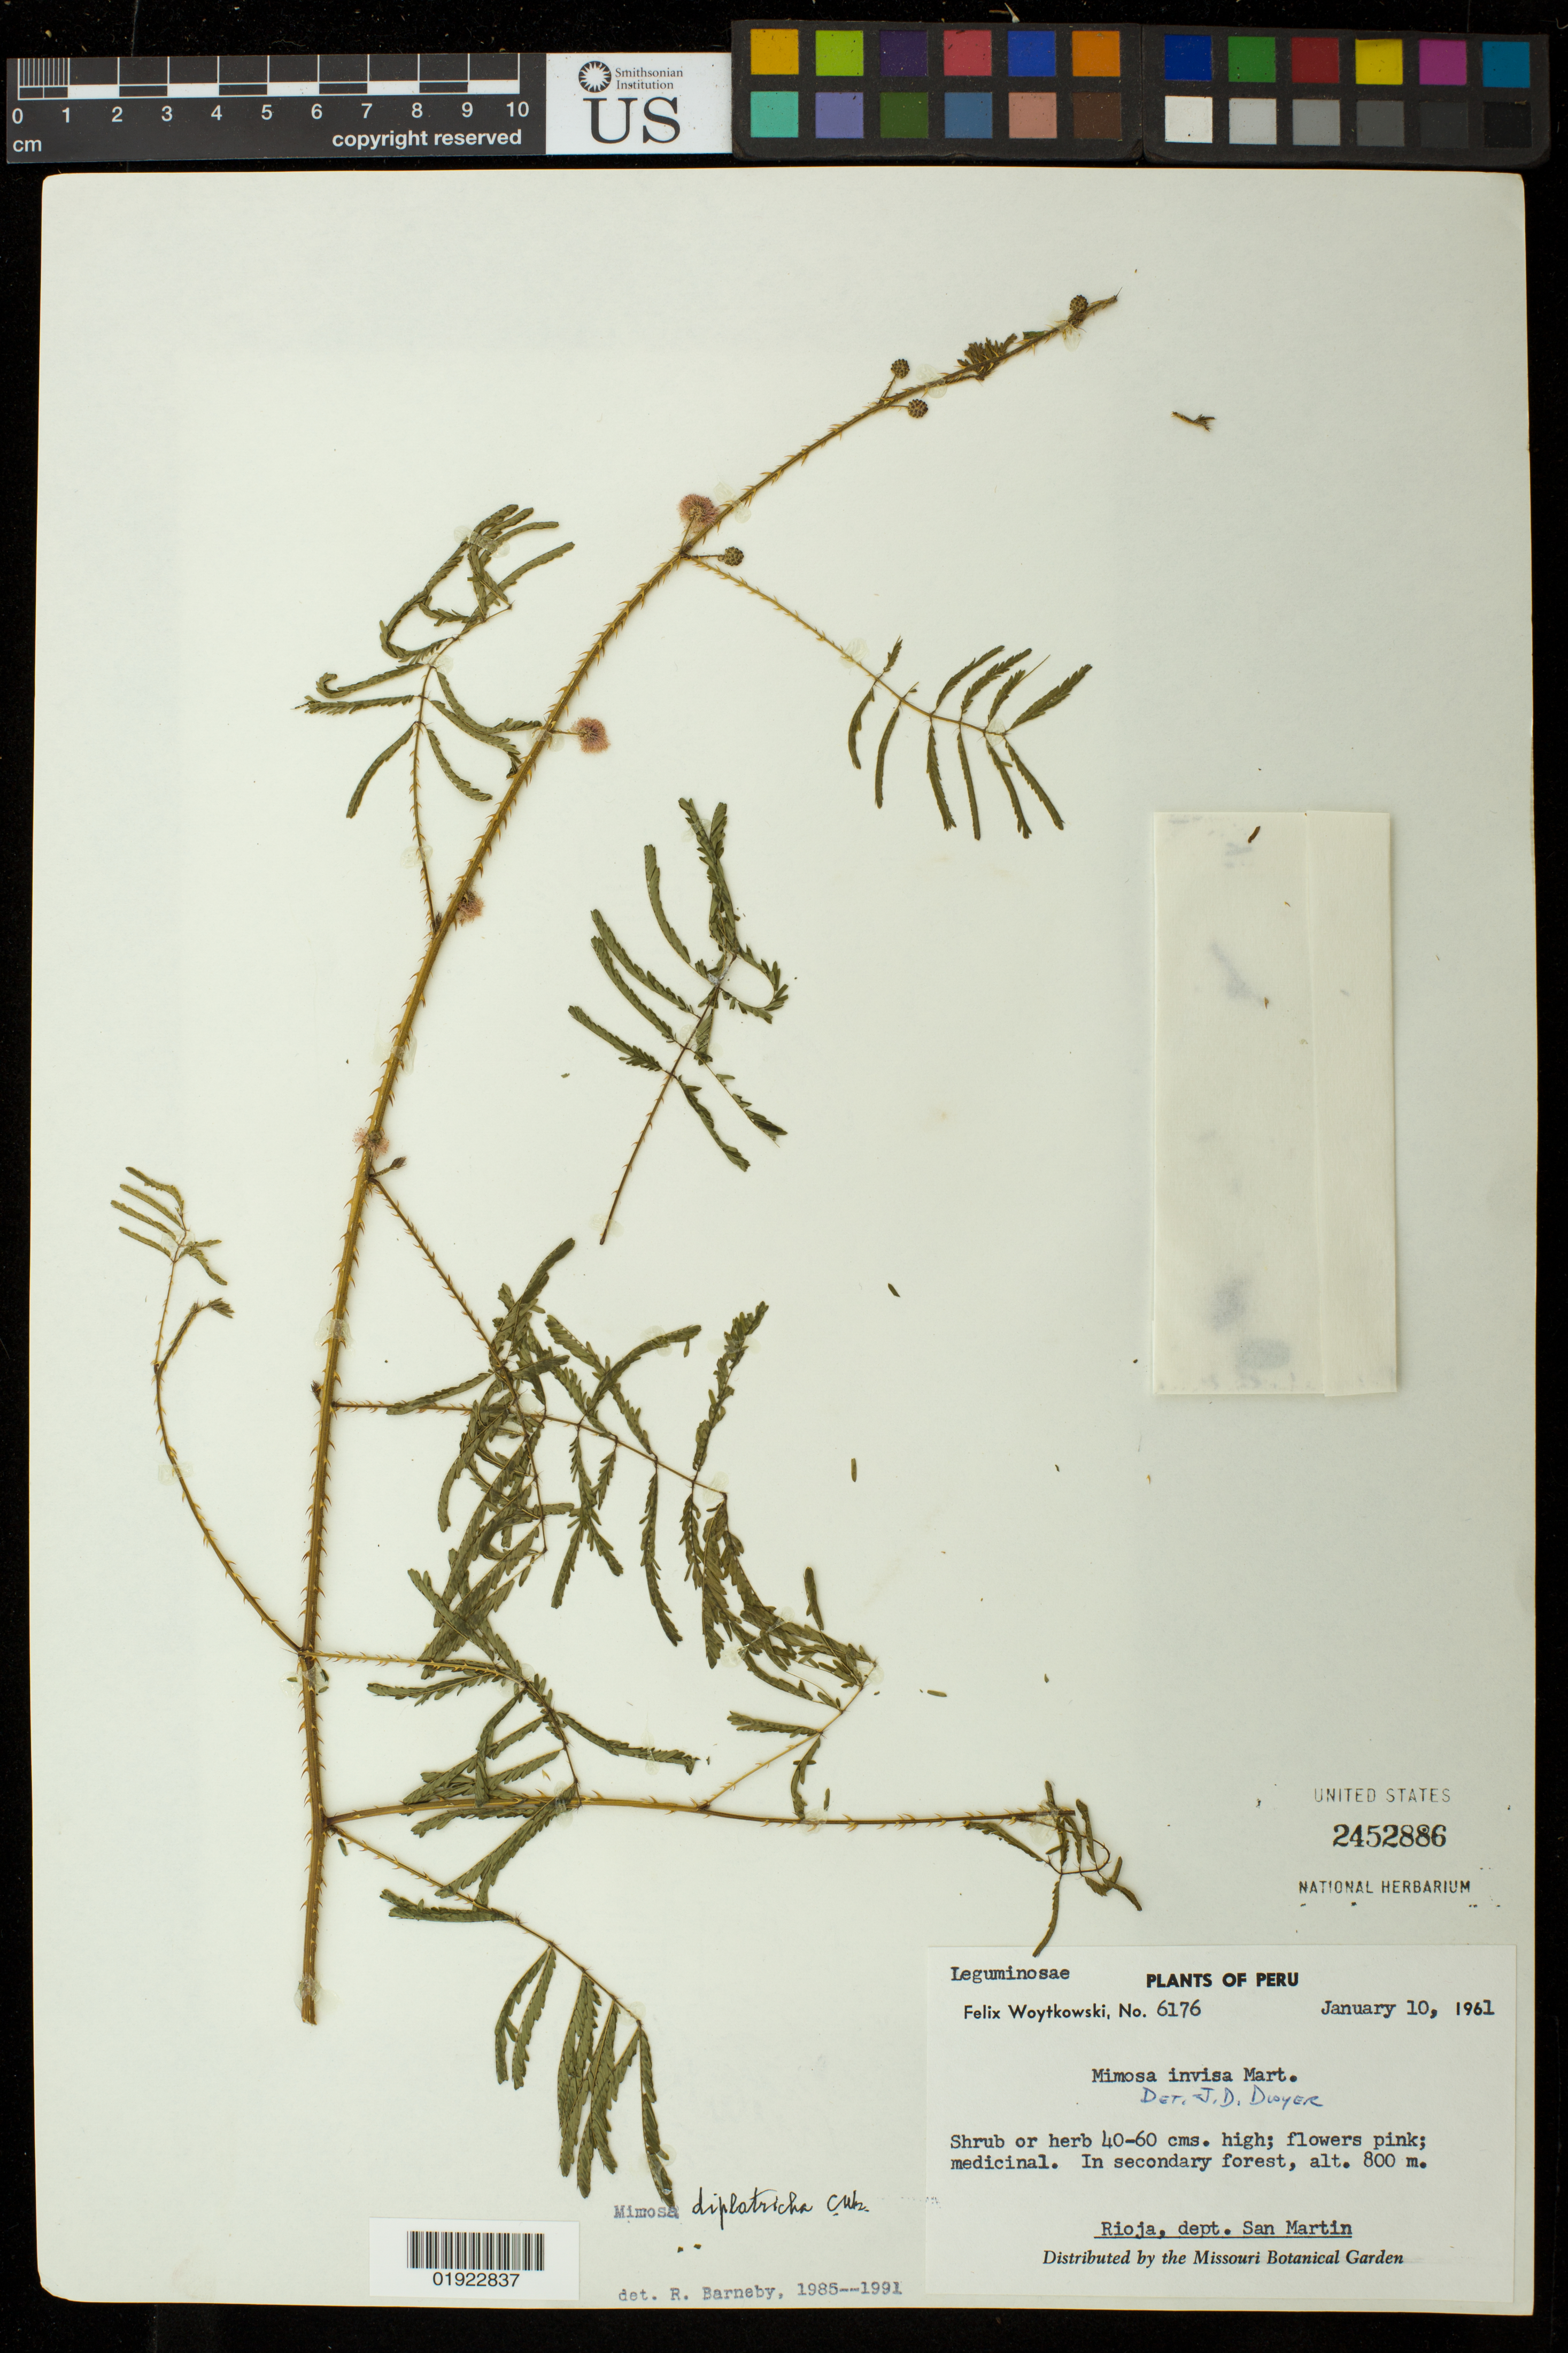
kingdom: Plantae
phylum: Tracheophyta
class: Magnoliopsida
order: Fabales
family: Fabaceae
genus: Mimosa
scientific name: Mimosa diplotricha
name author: C. Wright in Sauvalle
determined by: Barneby, Rupert C., (NY)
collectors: F. Woytkowski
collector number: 6176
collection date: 1961-01-10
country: Peru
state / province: San Martín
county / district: Rioja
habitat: In secondary forest.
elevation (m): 800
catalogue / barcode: US 2452886